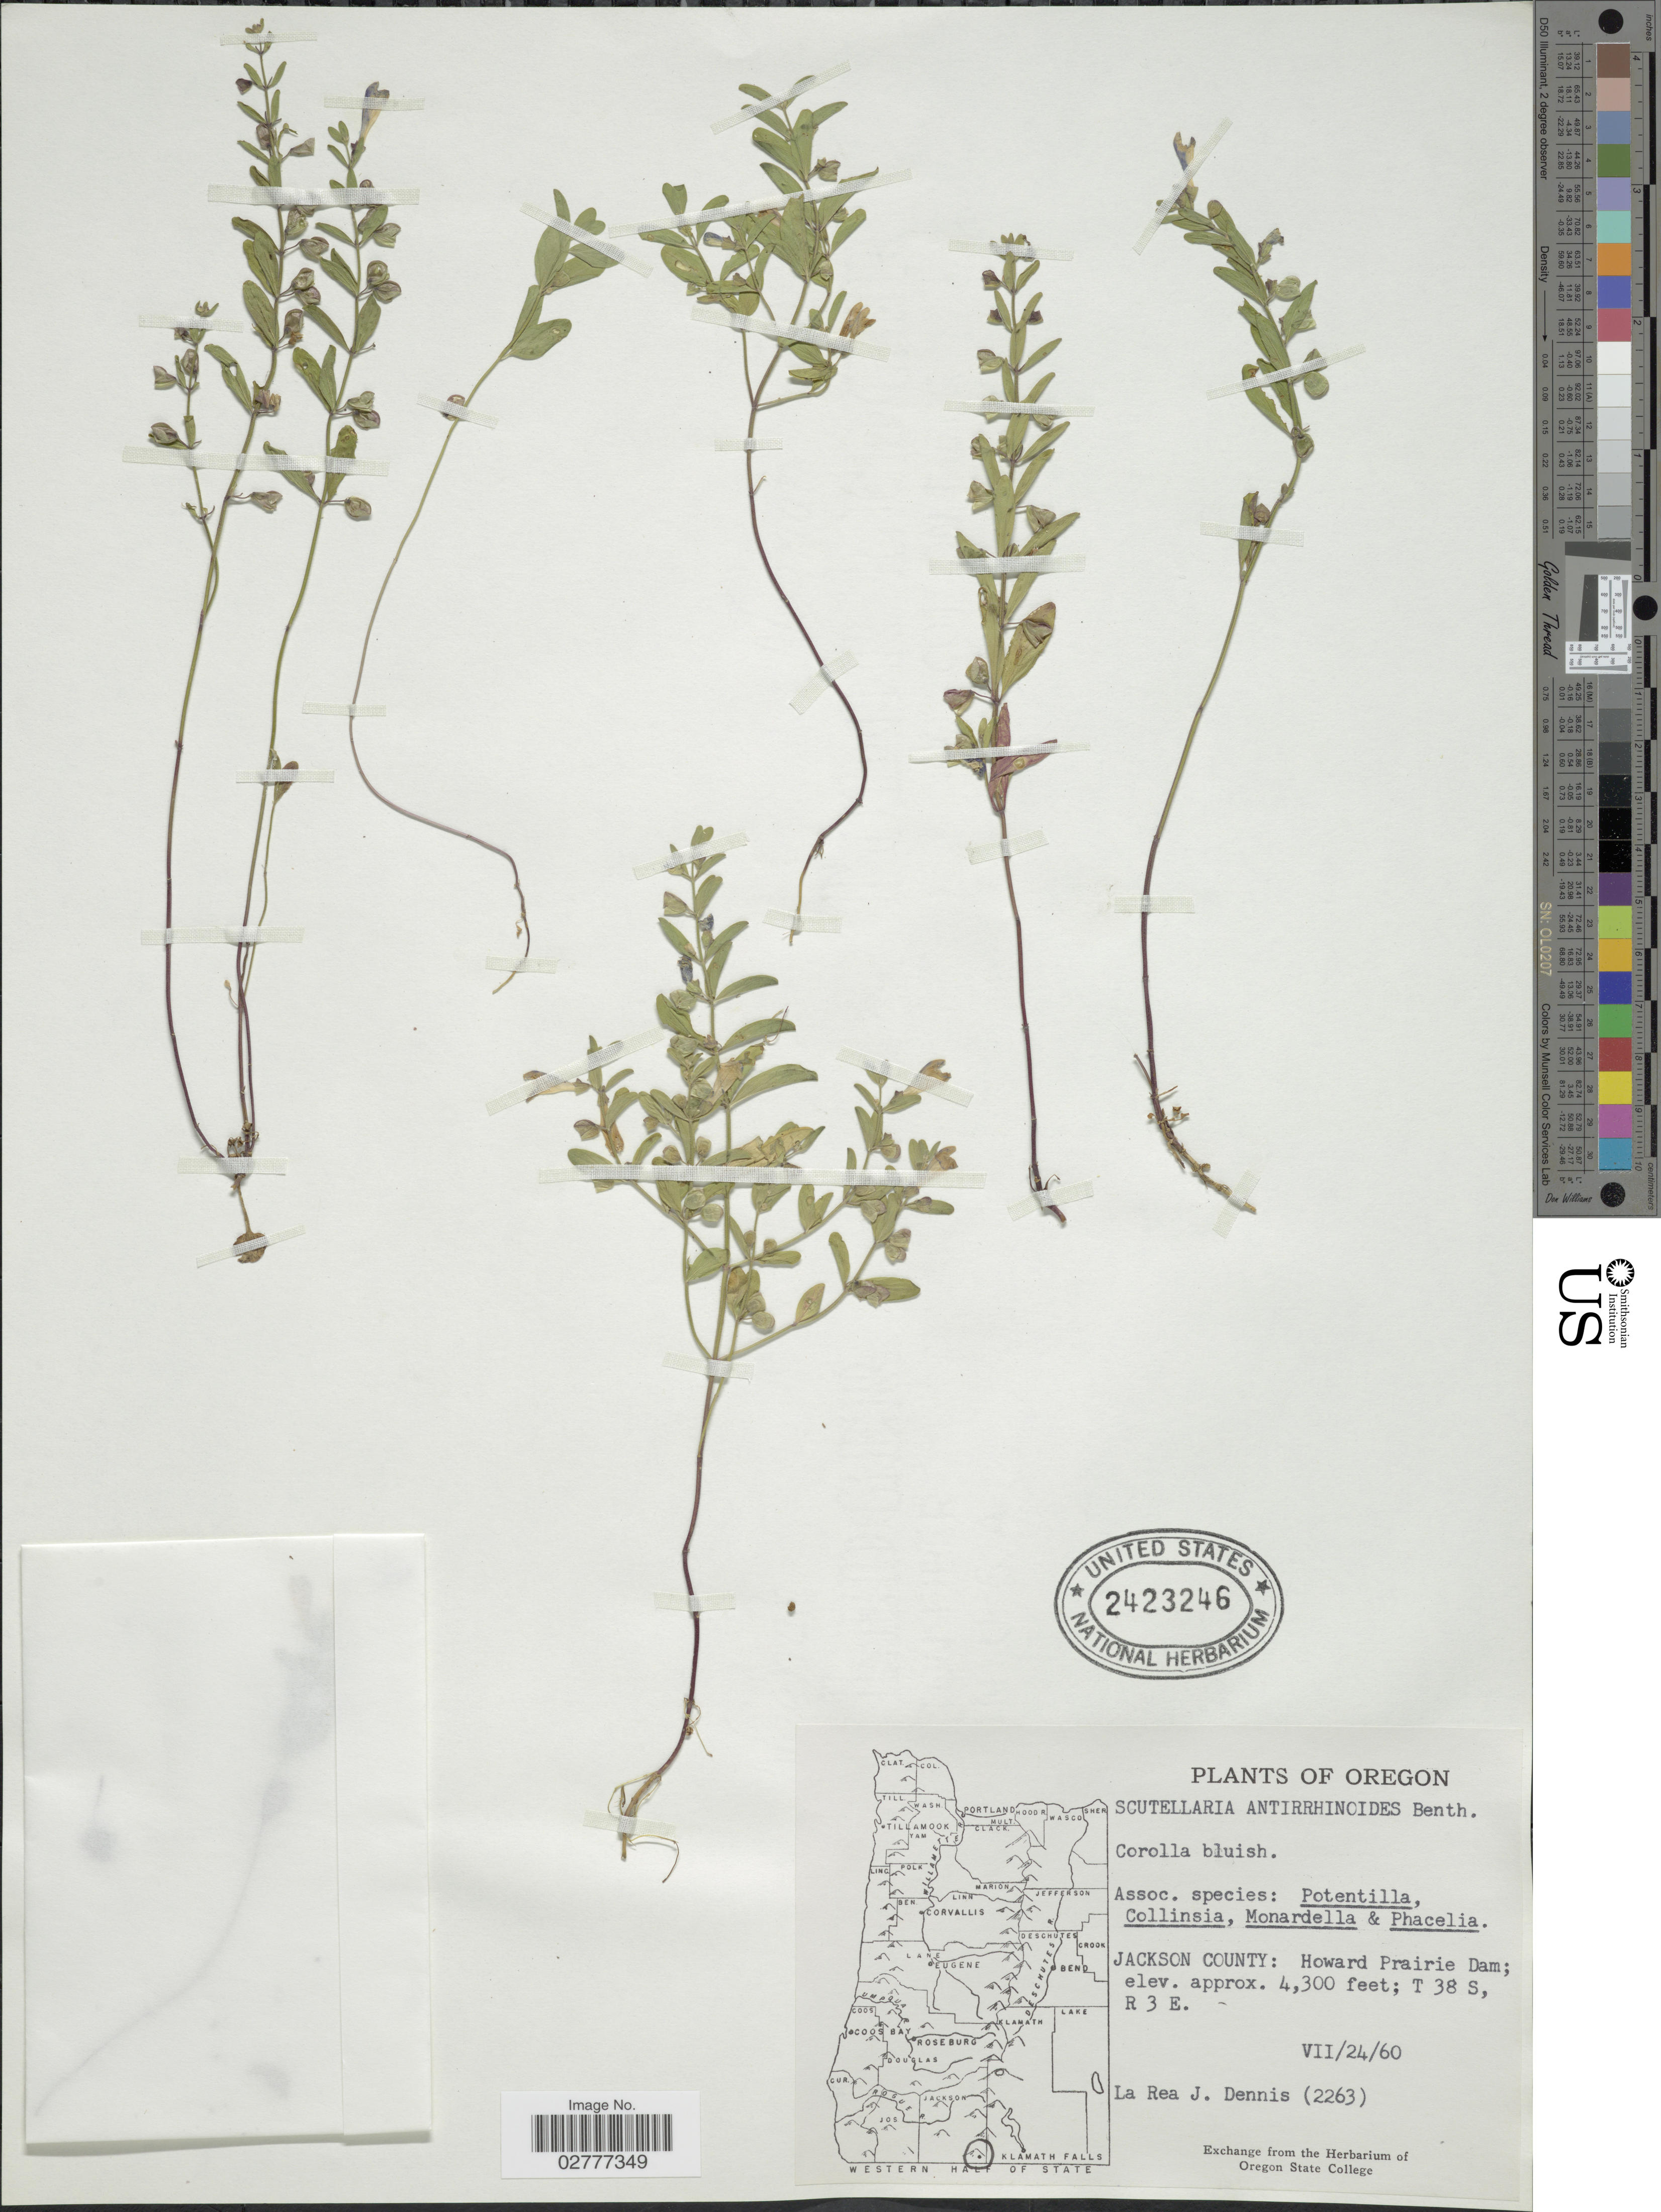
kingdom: Plantae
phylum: Tracheophyta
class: Magnoliopsida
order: Lamiales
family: Lamiaceae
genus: Scutellaria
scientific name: Scutellaria antirrhinoides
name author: Benth.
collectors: L. Dennis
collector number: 2263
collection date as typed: Transcribed d/m/y: 24/7/60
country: United States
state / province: Oregon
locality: Jackson County: Howard Prairie Dam; T 38 S, R 3 E.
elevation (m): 1311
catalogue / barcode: US 2423246